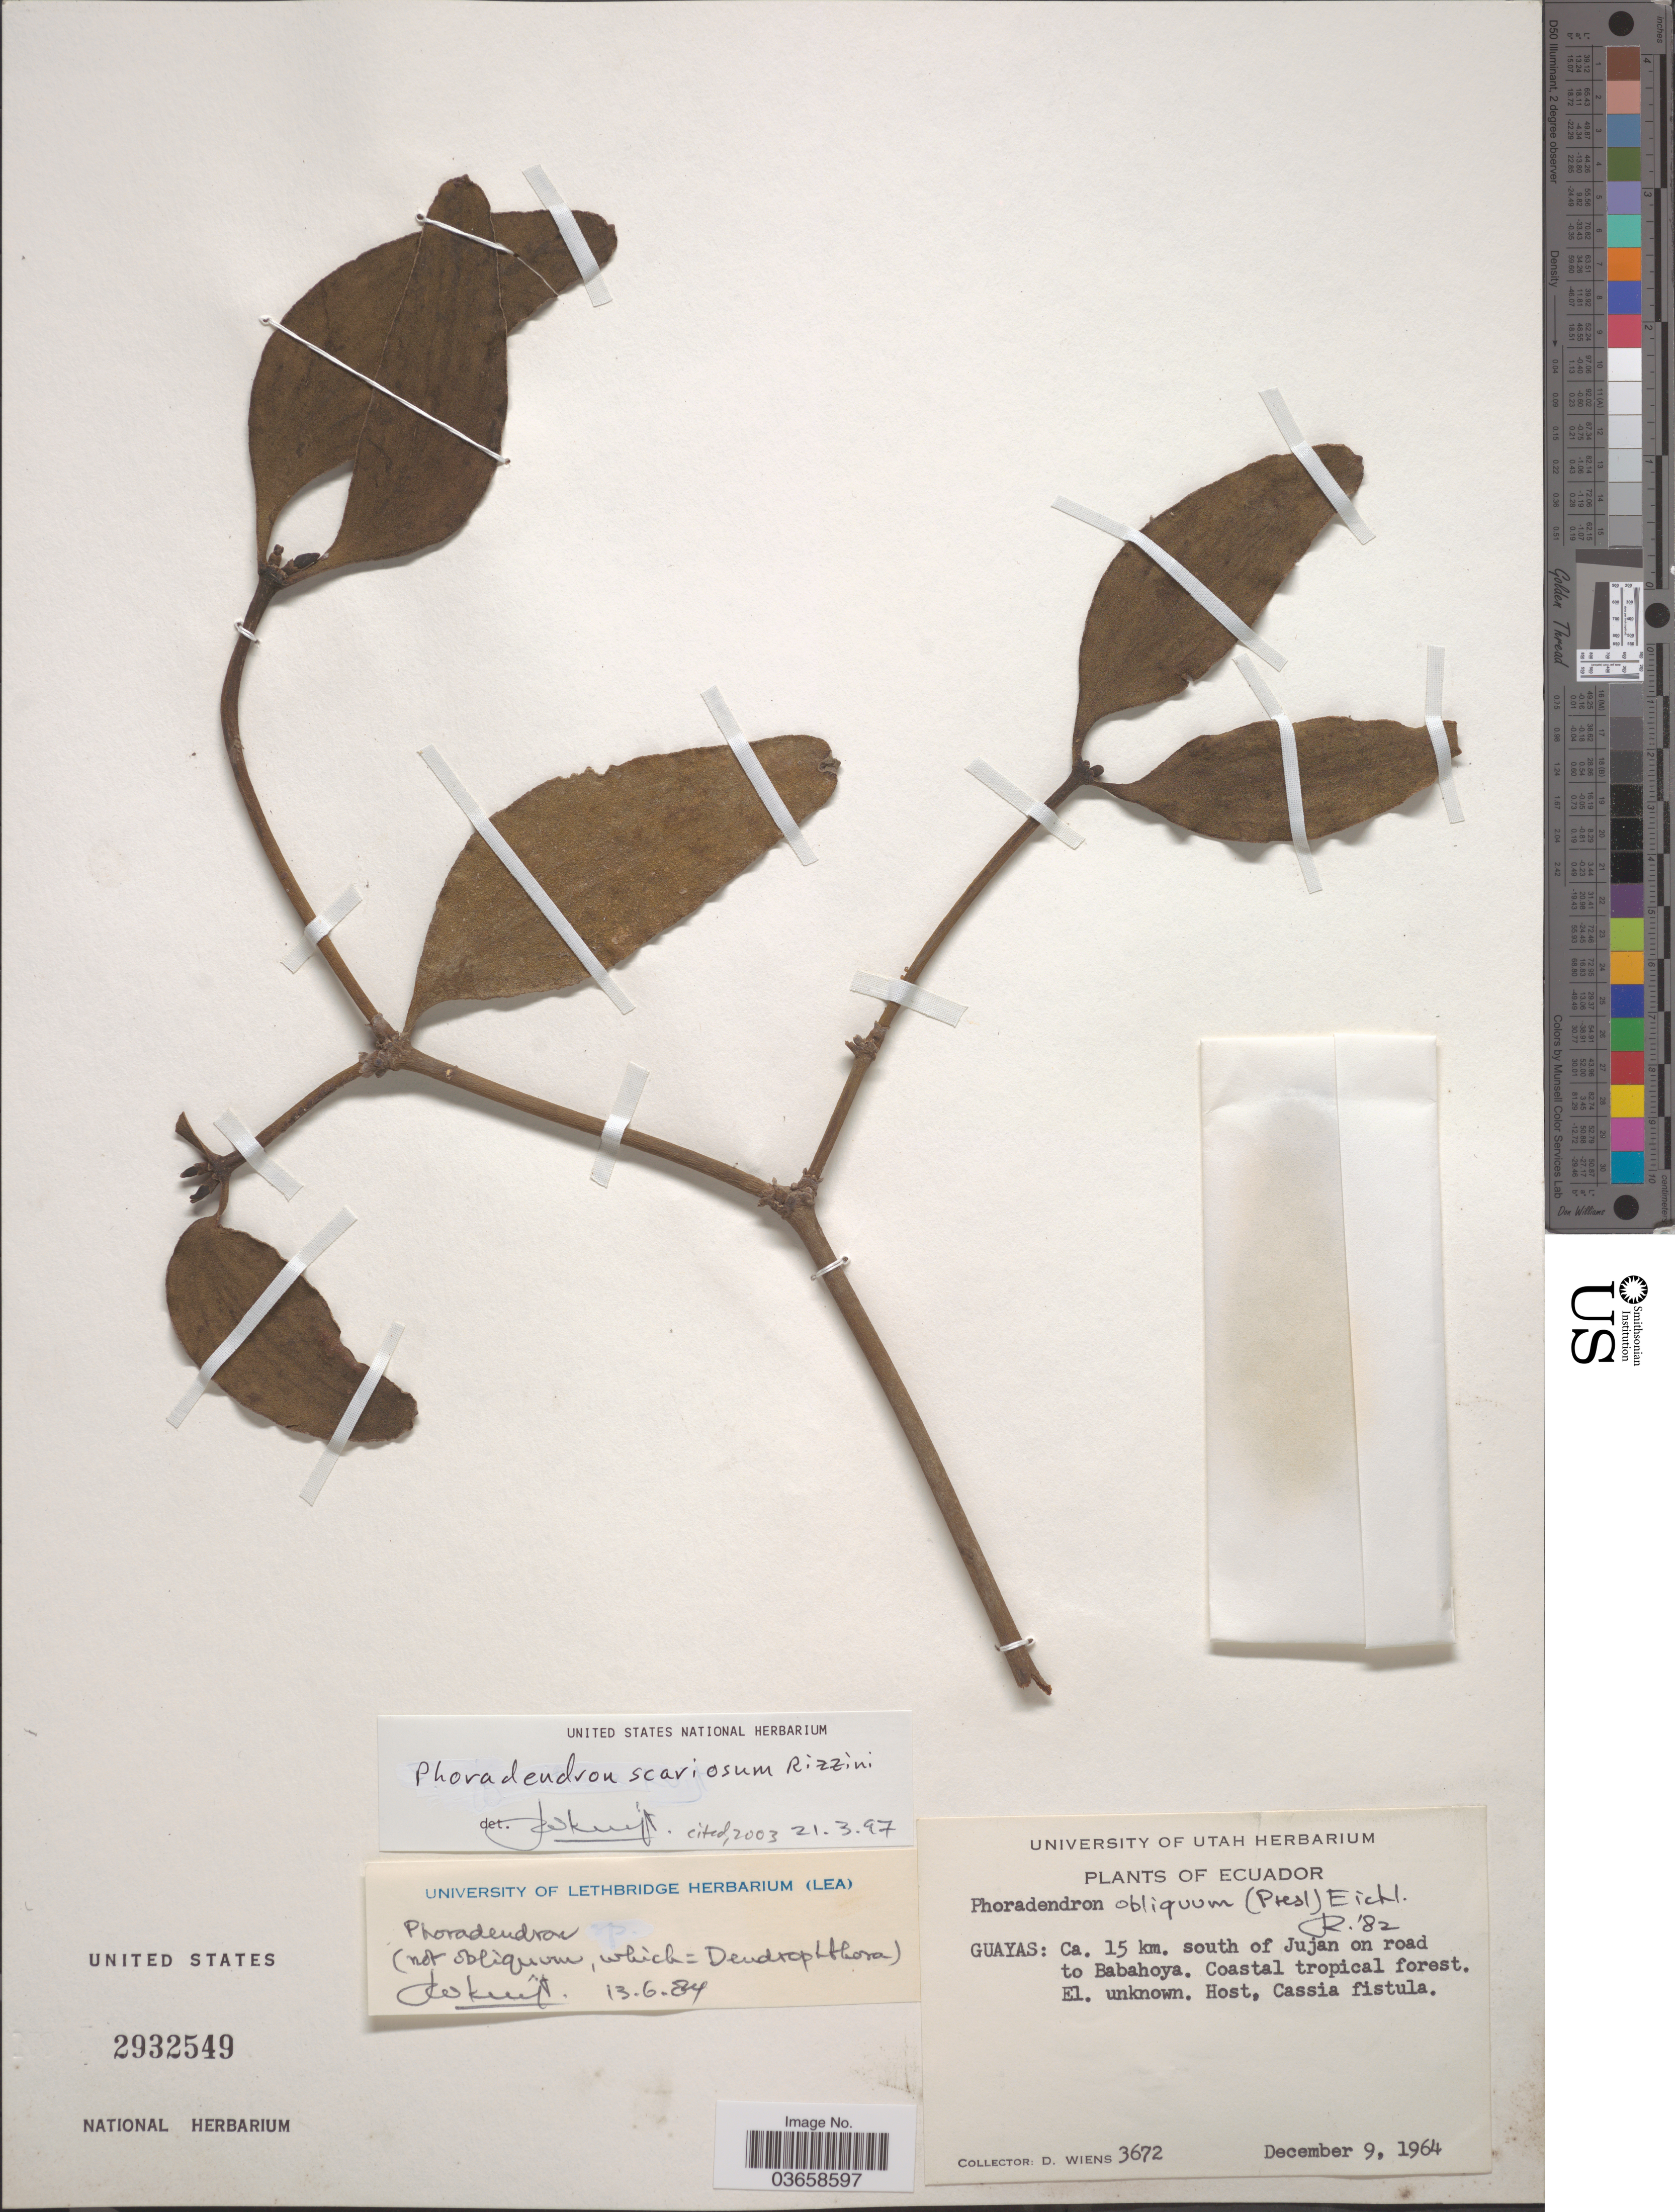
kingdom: Plantae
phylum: Tracheophyta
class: Magnoliopsida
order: Santalales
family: Viscaceae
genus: Phoradendron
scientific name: Phoradendron scariosum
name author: Rizzini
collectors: D. Wiens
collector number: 3672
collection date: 1964-12-09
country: Ecuador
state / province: Guayas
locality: Ca. 15 km. south of Jujan on road to Babahoya.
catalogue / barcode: US 2932549